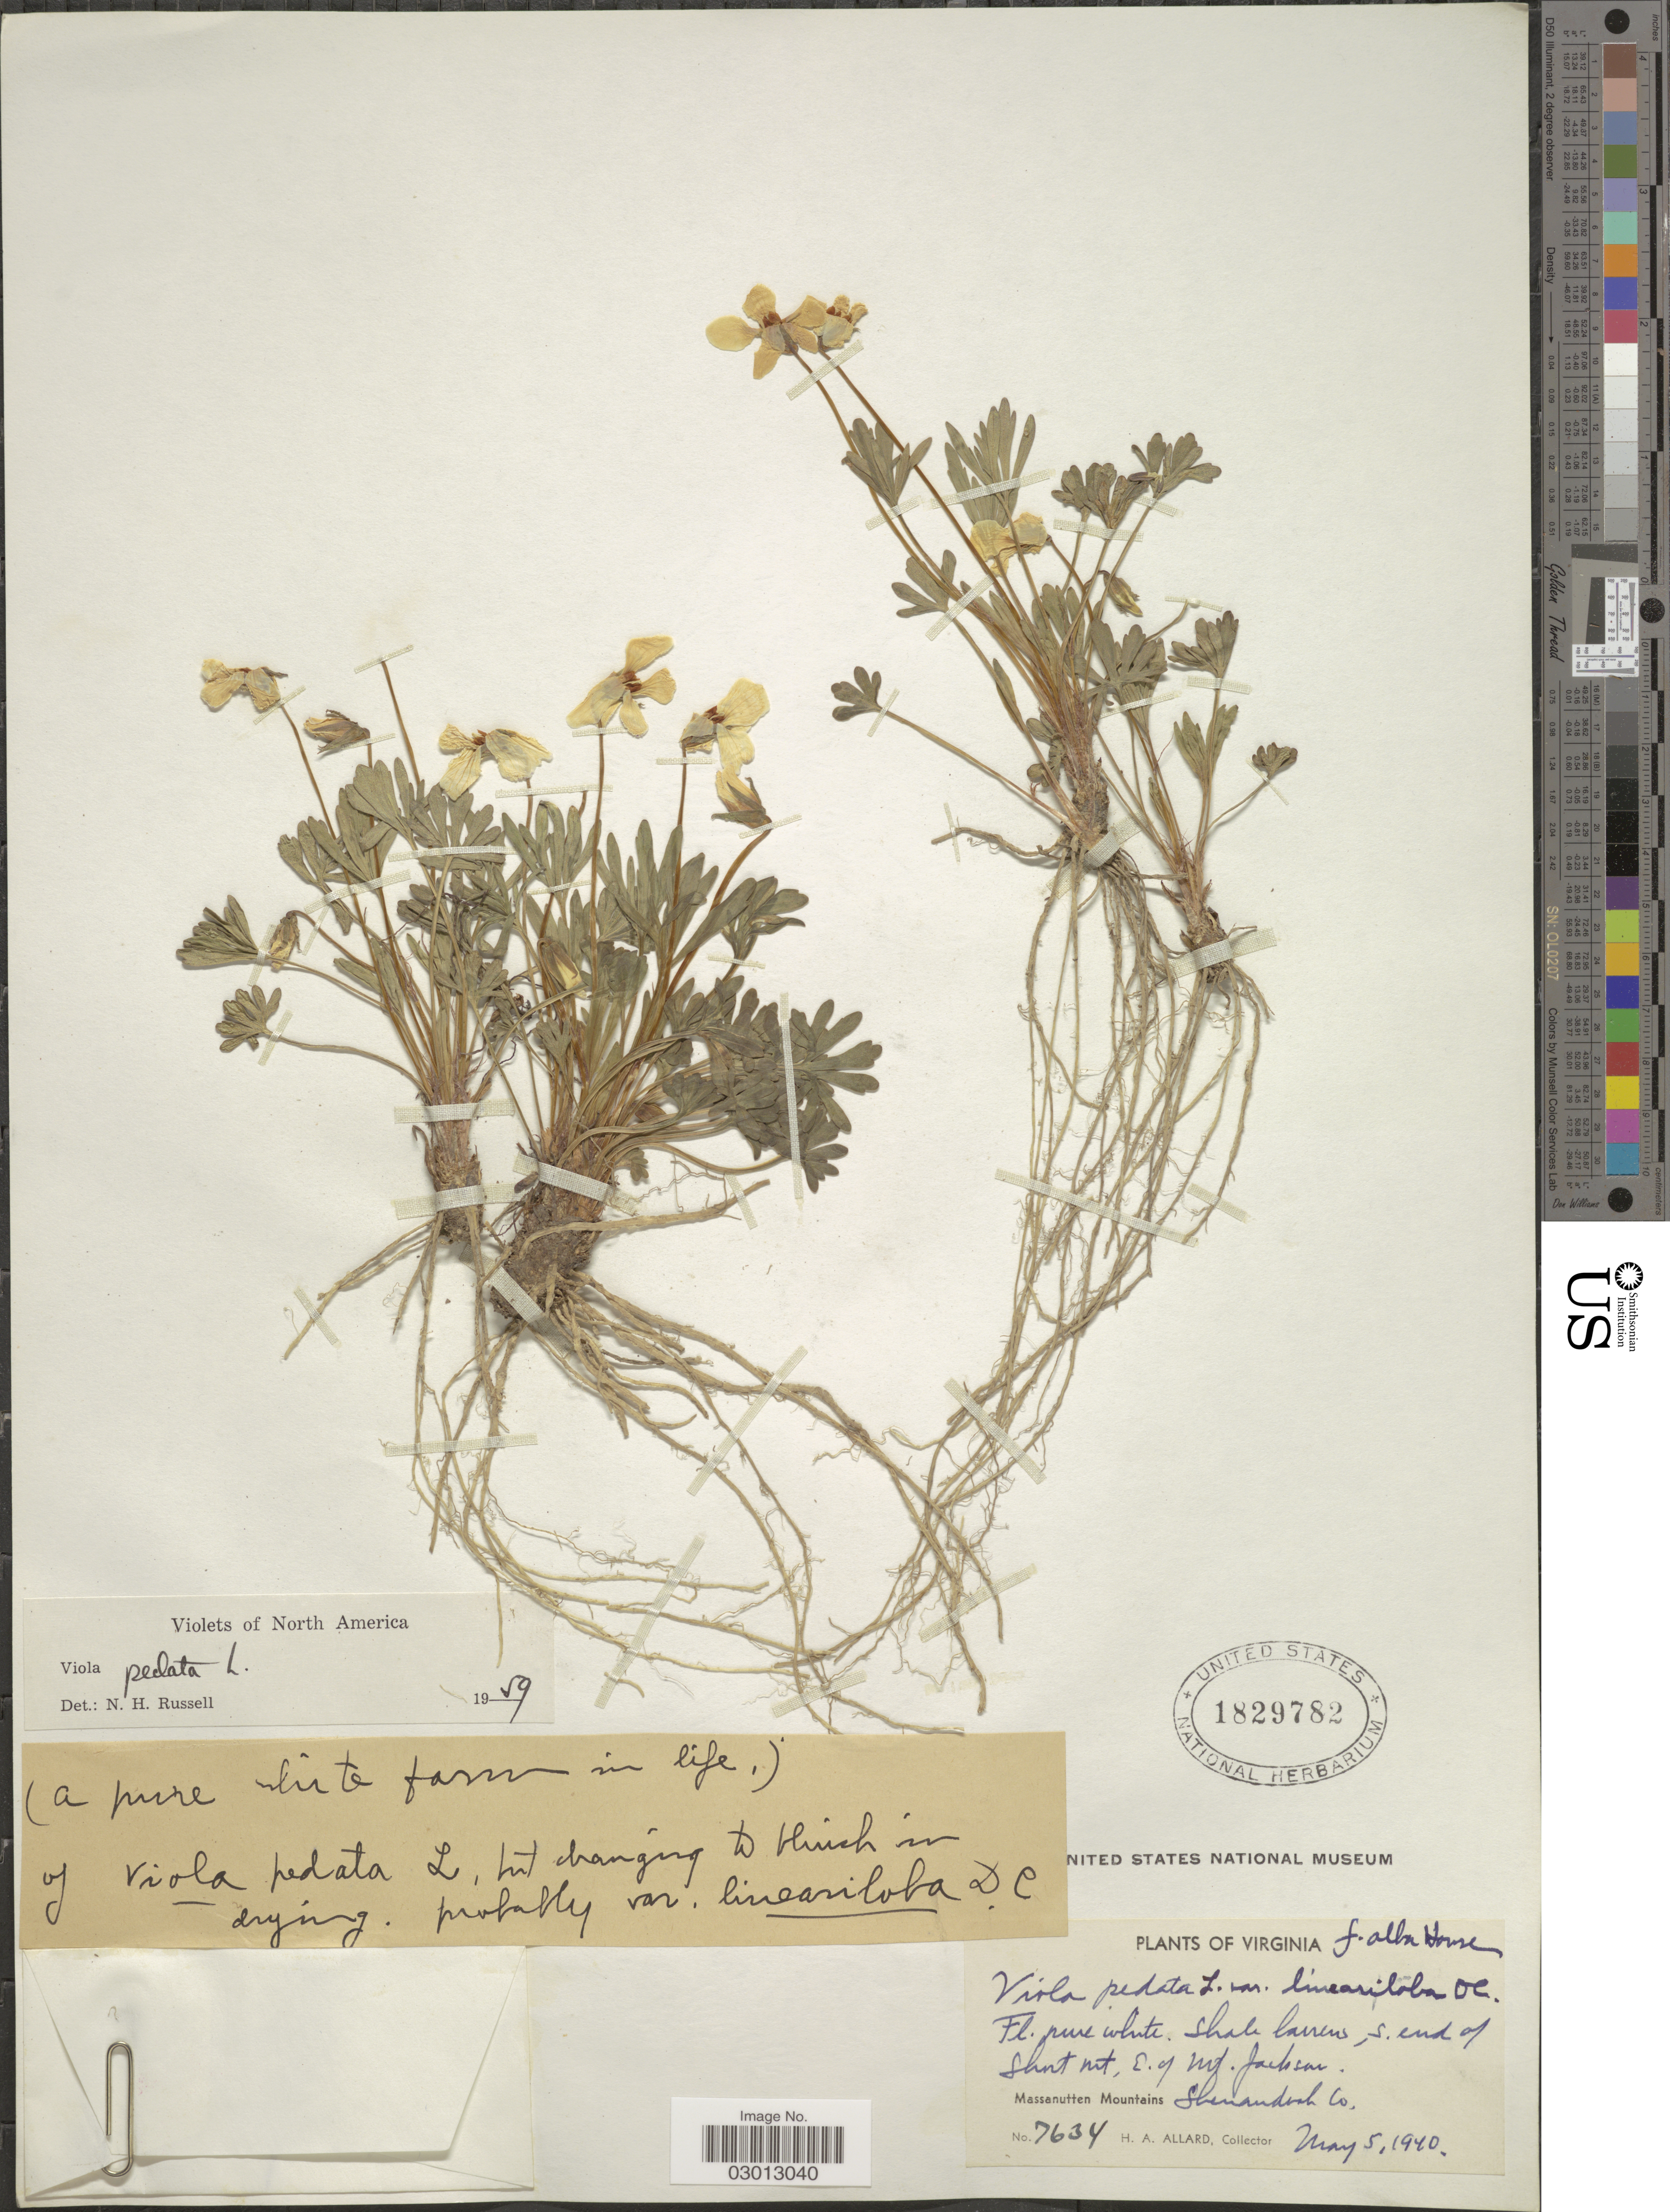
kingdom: Plantae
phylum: Tracheophyta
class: Magnoliopsida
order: Malpighiales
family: Violaceae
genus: Viola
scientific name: Viola pedata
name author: L.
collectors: H. A. Allard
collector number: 7634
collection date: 1940-05-05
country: United States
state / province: Virginia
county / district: Shenandoah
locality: S. end of Short Mt. E of Mt. Jackson. Massanutten Mountains. Shenandoah Co.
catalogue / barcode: US 1829782